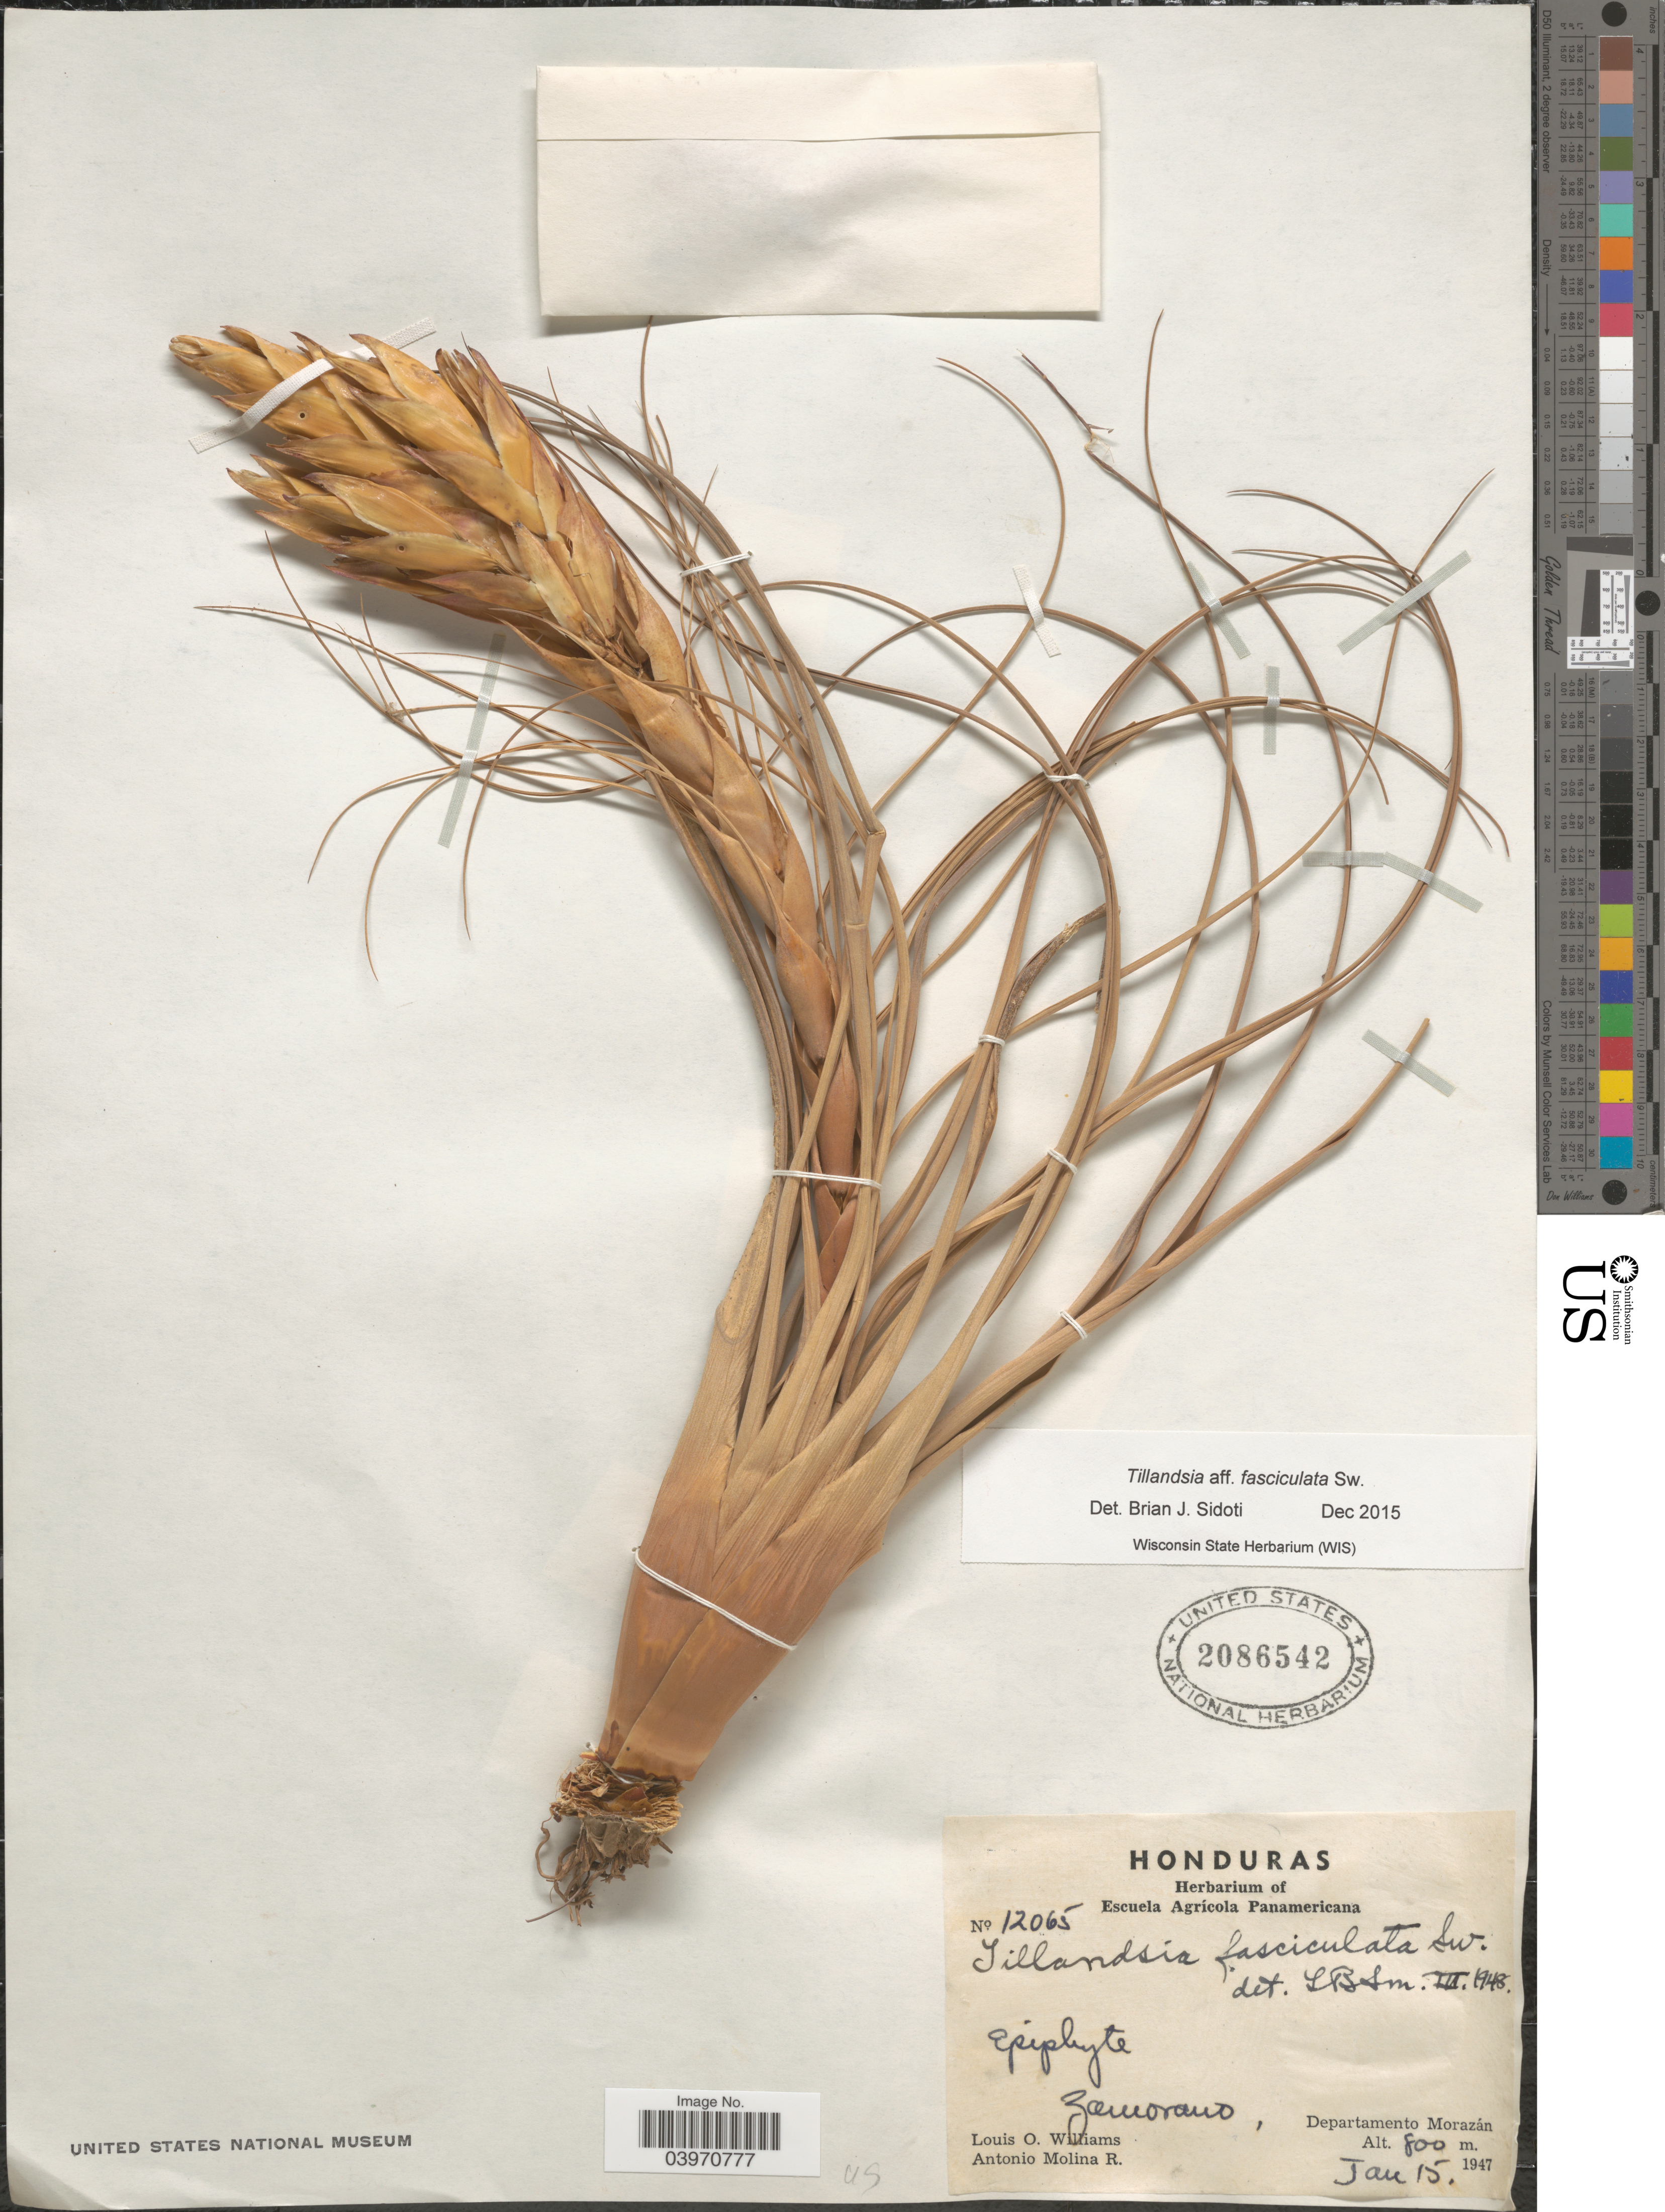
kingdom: Plantae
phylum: Tracheophyta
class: Liliopsida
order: Poales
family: Bromeliaceae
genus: Tillandsia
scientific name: Tillandsia fasciculata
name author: Sw.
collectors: L. O. Williams & A. Molina R.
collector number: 12065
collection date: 1947-01-15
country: Honduras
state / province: Fco. Morazán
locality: Zamorano, Departamento Morazán.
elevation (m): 800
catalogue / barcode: US 2086542